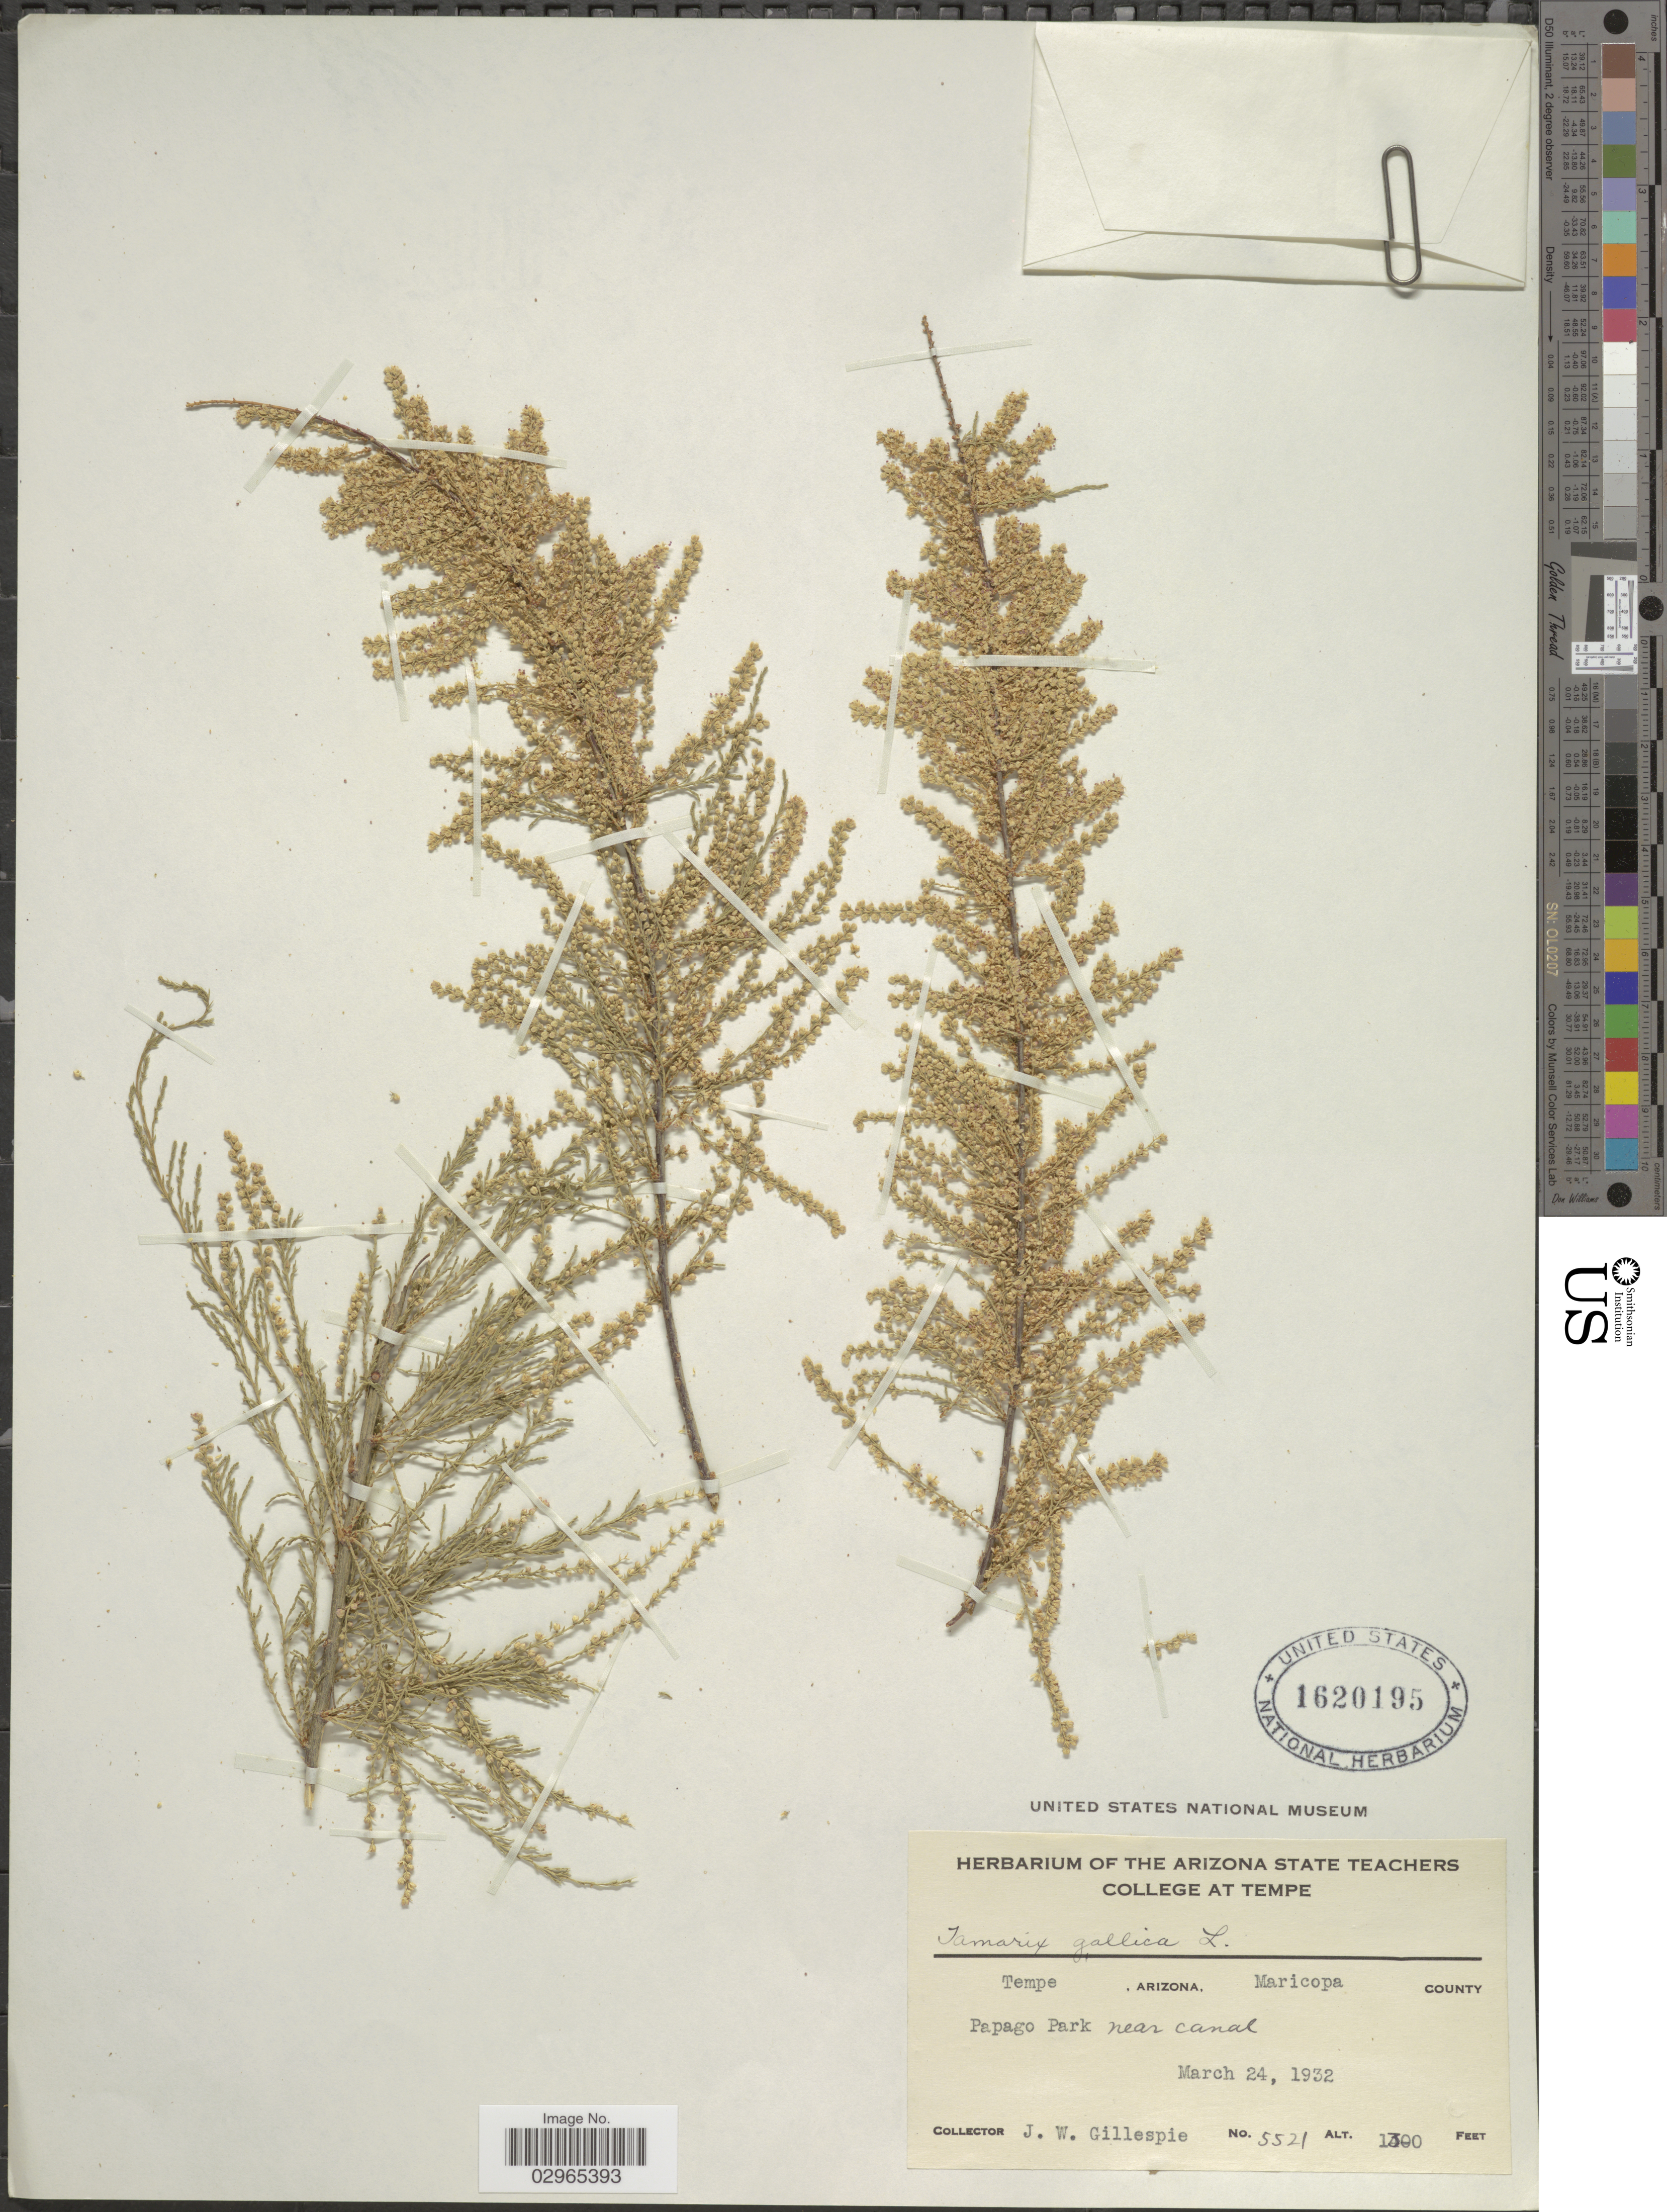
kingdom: Plantae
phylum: Tracheophyta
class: Magnoliopsida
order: Caryophyllales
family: Tamaricaceae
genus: Tamarix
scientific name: Tamarix gallica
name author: L.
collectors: J. W. Gillespie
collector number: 5521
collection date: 1932-03-24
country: United States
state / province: Arizona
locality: Tempe, Maricopa County. Papago Park near canal.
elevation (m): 396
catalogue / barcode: US 1620195